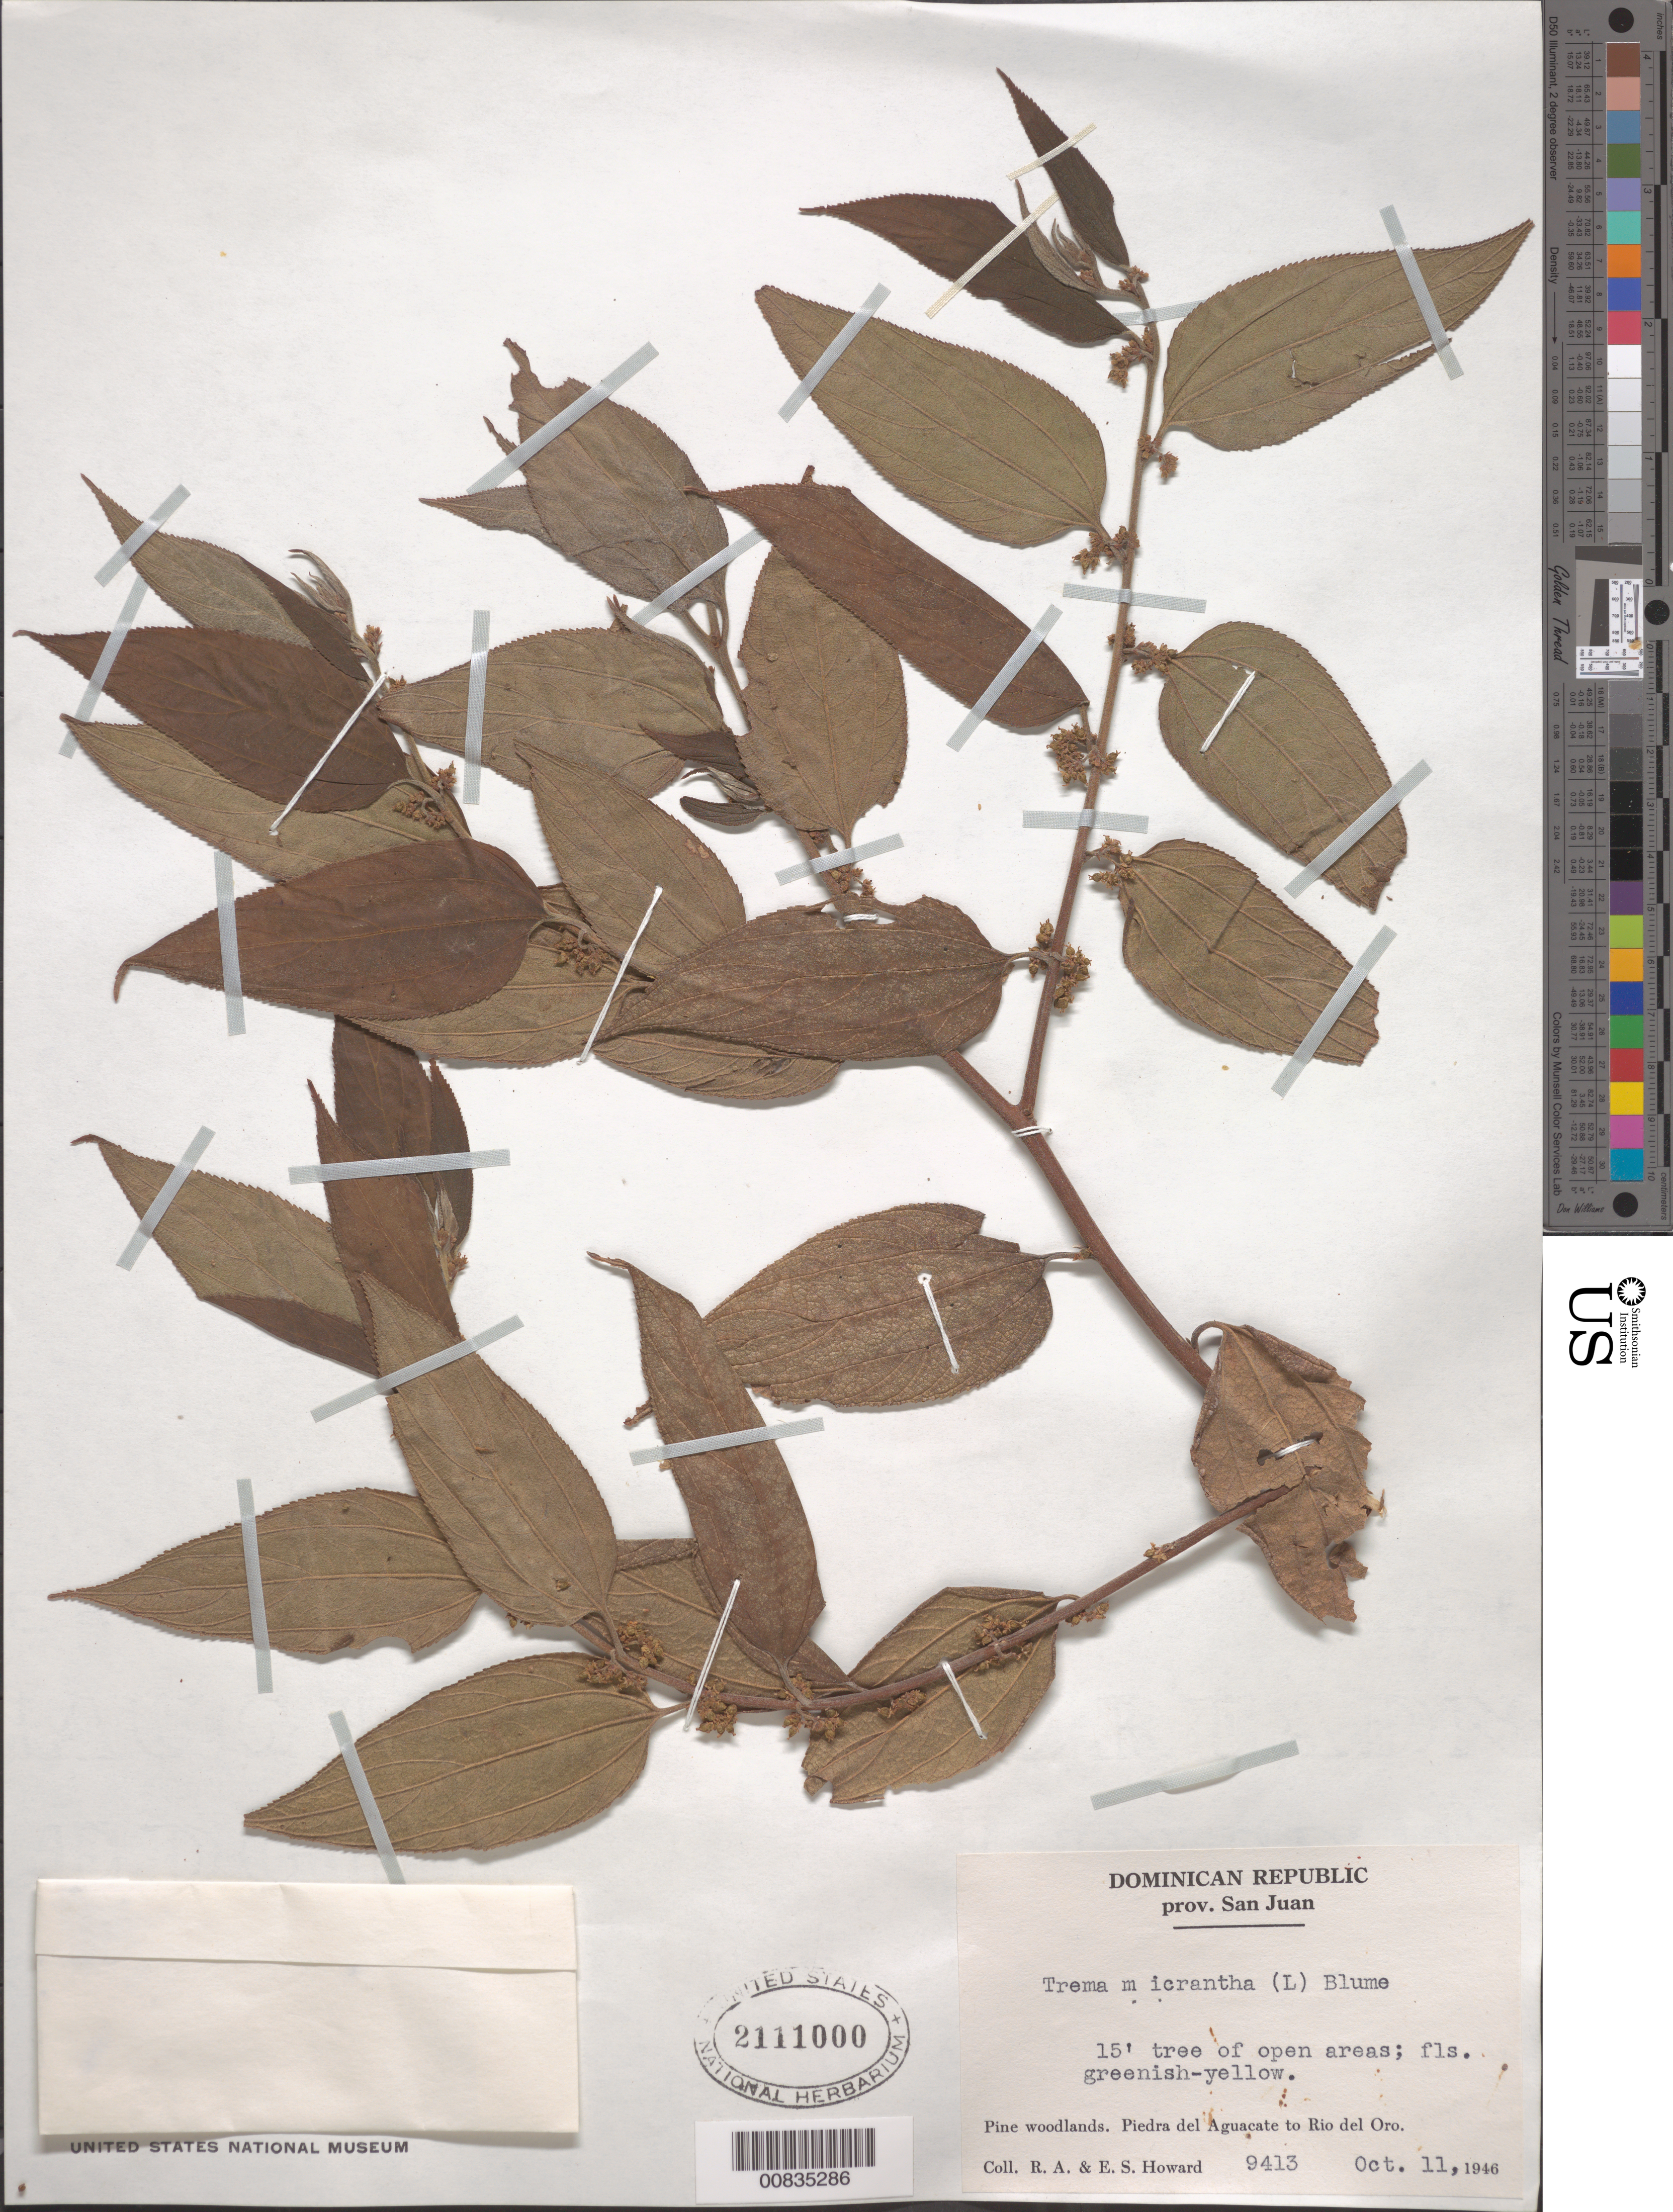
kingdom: Plantae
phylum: Tracheophyta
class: Magnoliopsida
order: Rosales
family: Cannabaceae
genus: Trema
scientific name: Trema micranthum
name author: (L.) Blume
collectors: R. A. Howard & E. S. Howard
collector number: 9413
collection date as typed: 11 Oct 1946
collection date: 1946-10-11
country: Dominican Republic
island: Hispaniola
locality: Piedra del Aguacate to Río del Oro.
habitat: Open areas. Pine woodlands.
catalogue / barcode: US 2111000